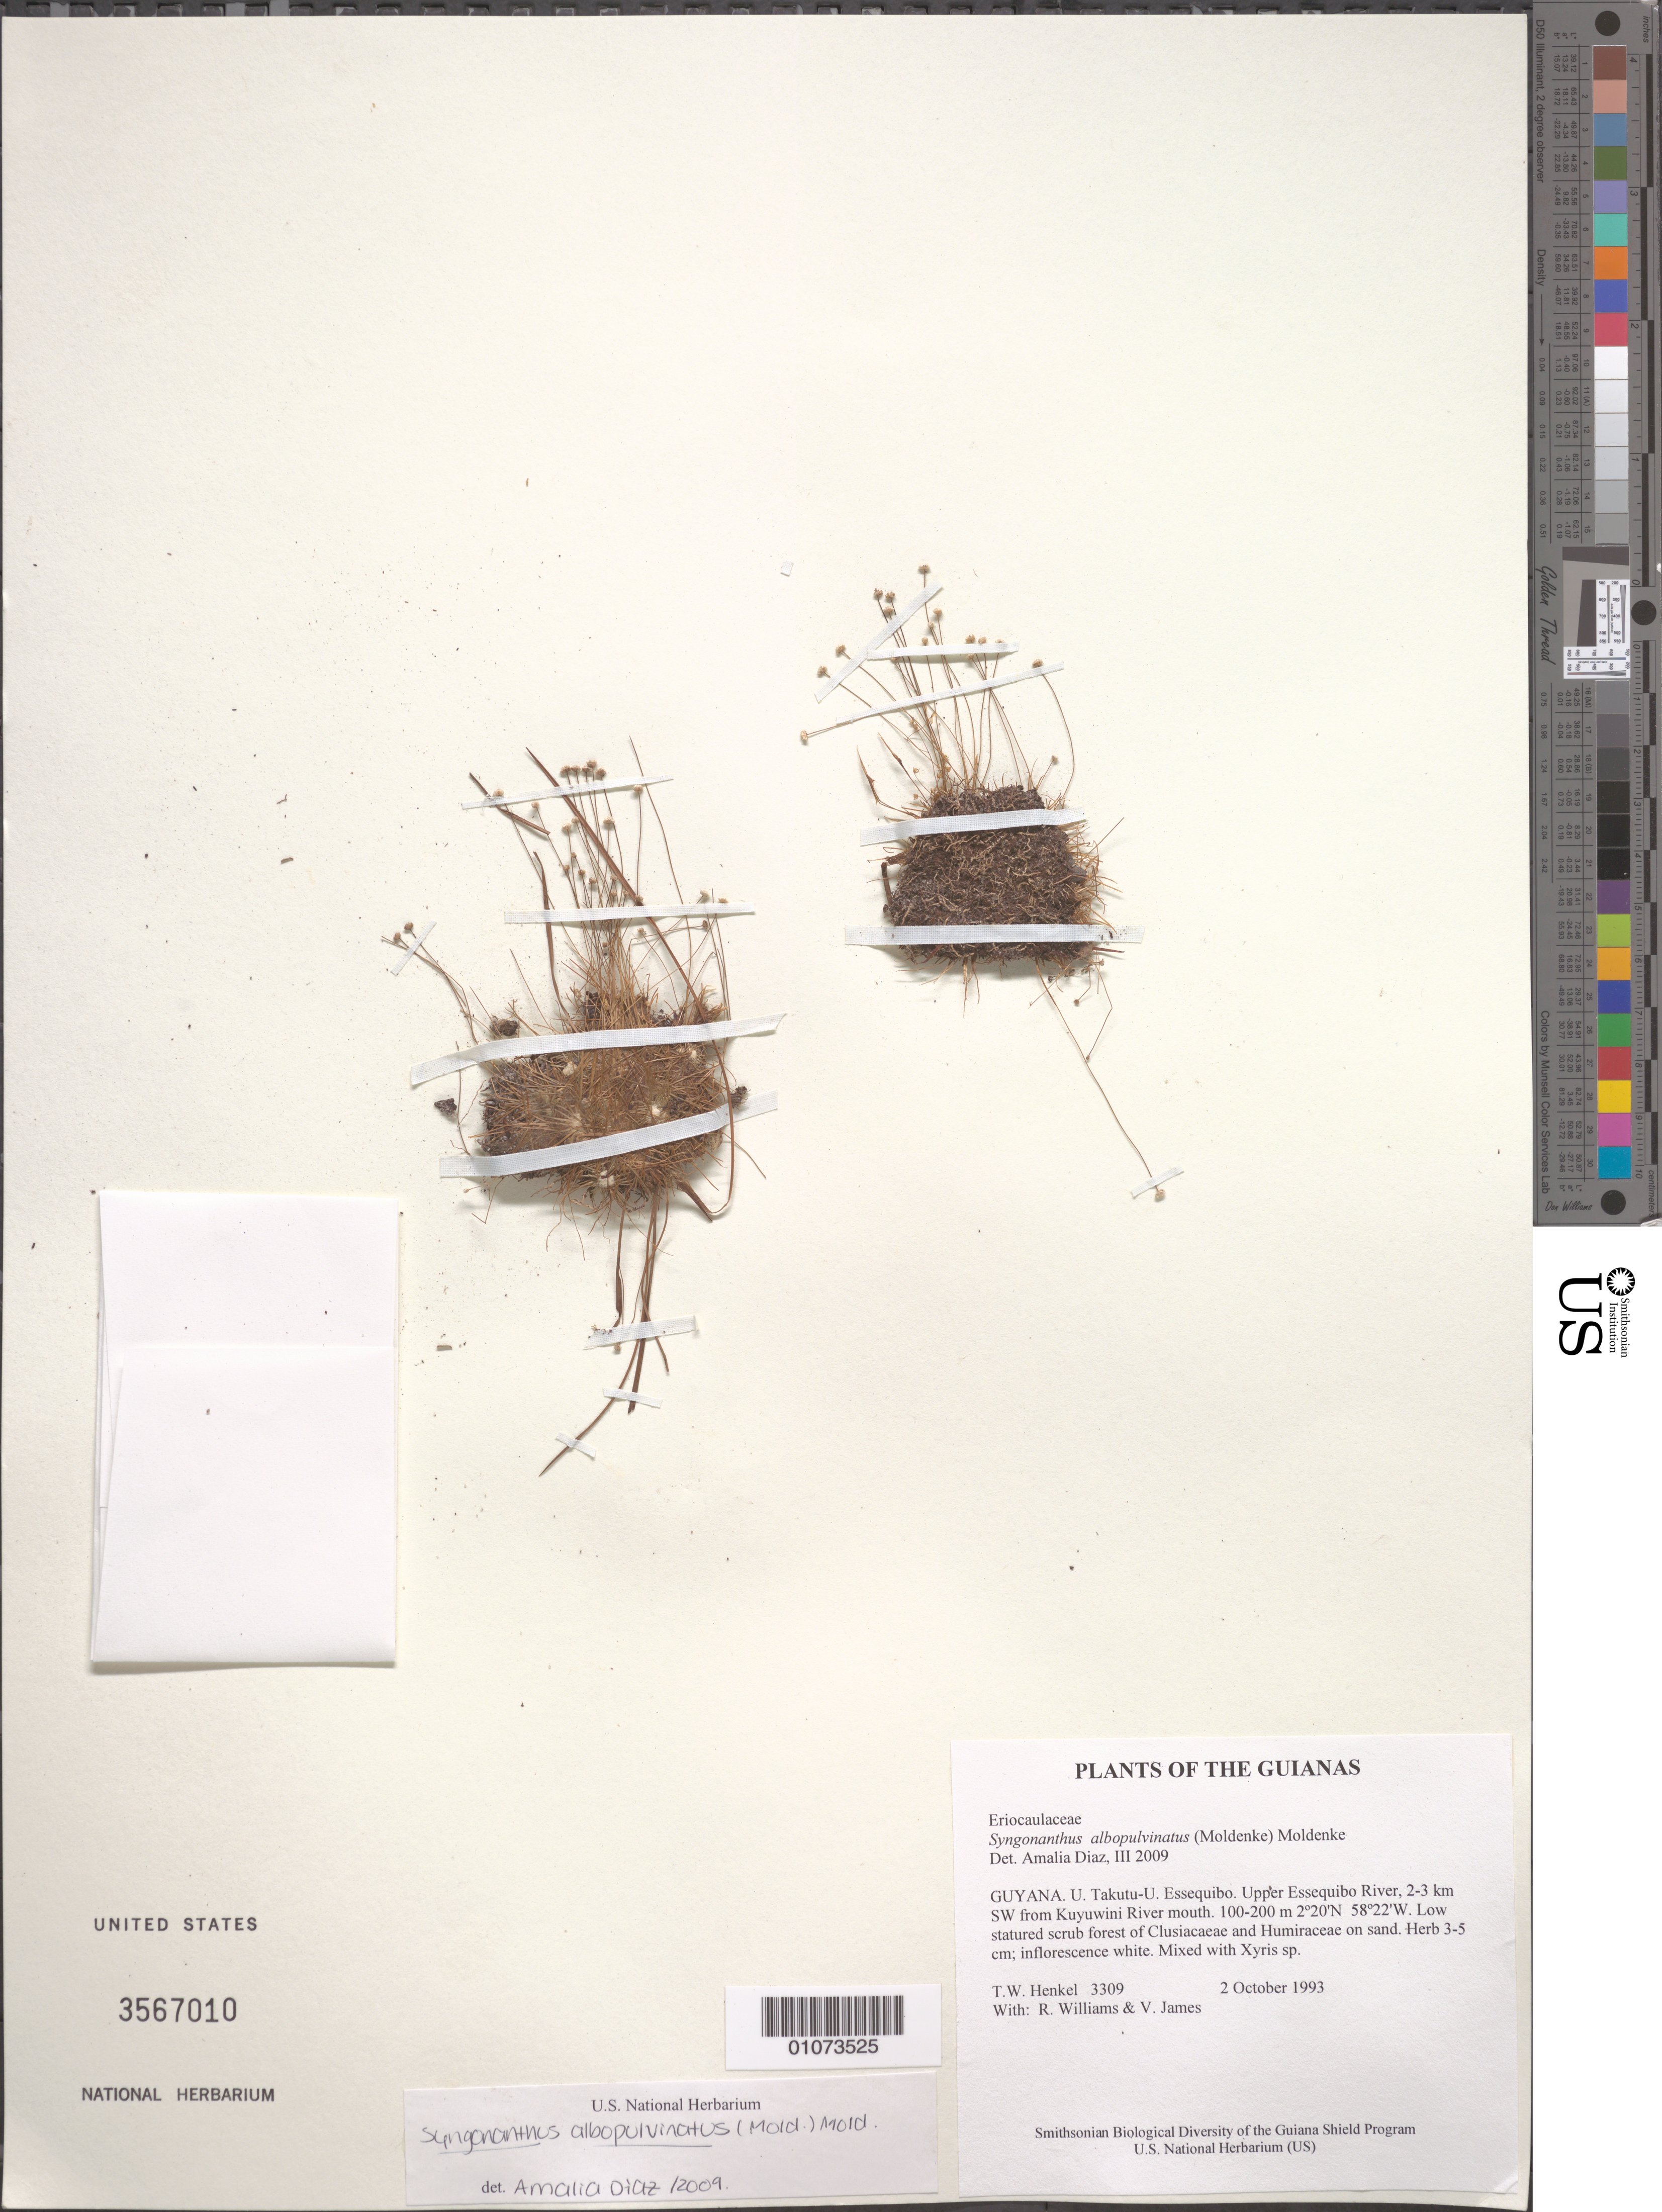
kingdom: Plantae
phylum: Tracheophyta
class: Liliopsida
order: Poales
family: Eriocaulaceae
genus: Syngonanthus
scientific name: Syngonanthus albopulvinatus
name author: (Moldenke) Moldenke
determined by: Diaz, Amalia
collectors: T. Henkel, R. Williams & V. James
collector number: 3309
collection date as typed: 2 October 1993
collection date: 1993-10-02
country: Guyana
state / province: U. Takutu-U. Essequibo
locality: Upper Essequibo River, 2-3 km SW from Kuyuwini River mouth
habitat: Low statured scrub forest of Clusiacaeae and Humiraceae on sand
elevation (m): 100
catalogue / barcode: US 3567010